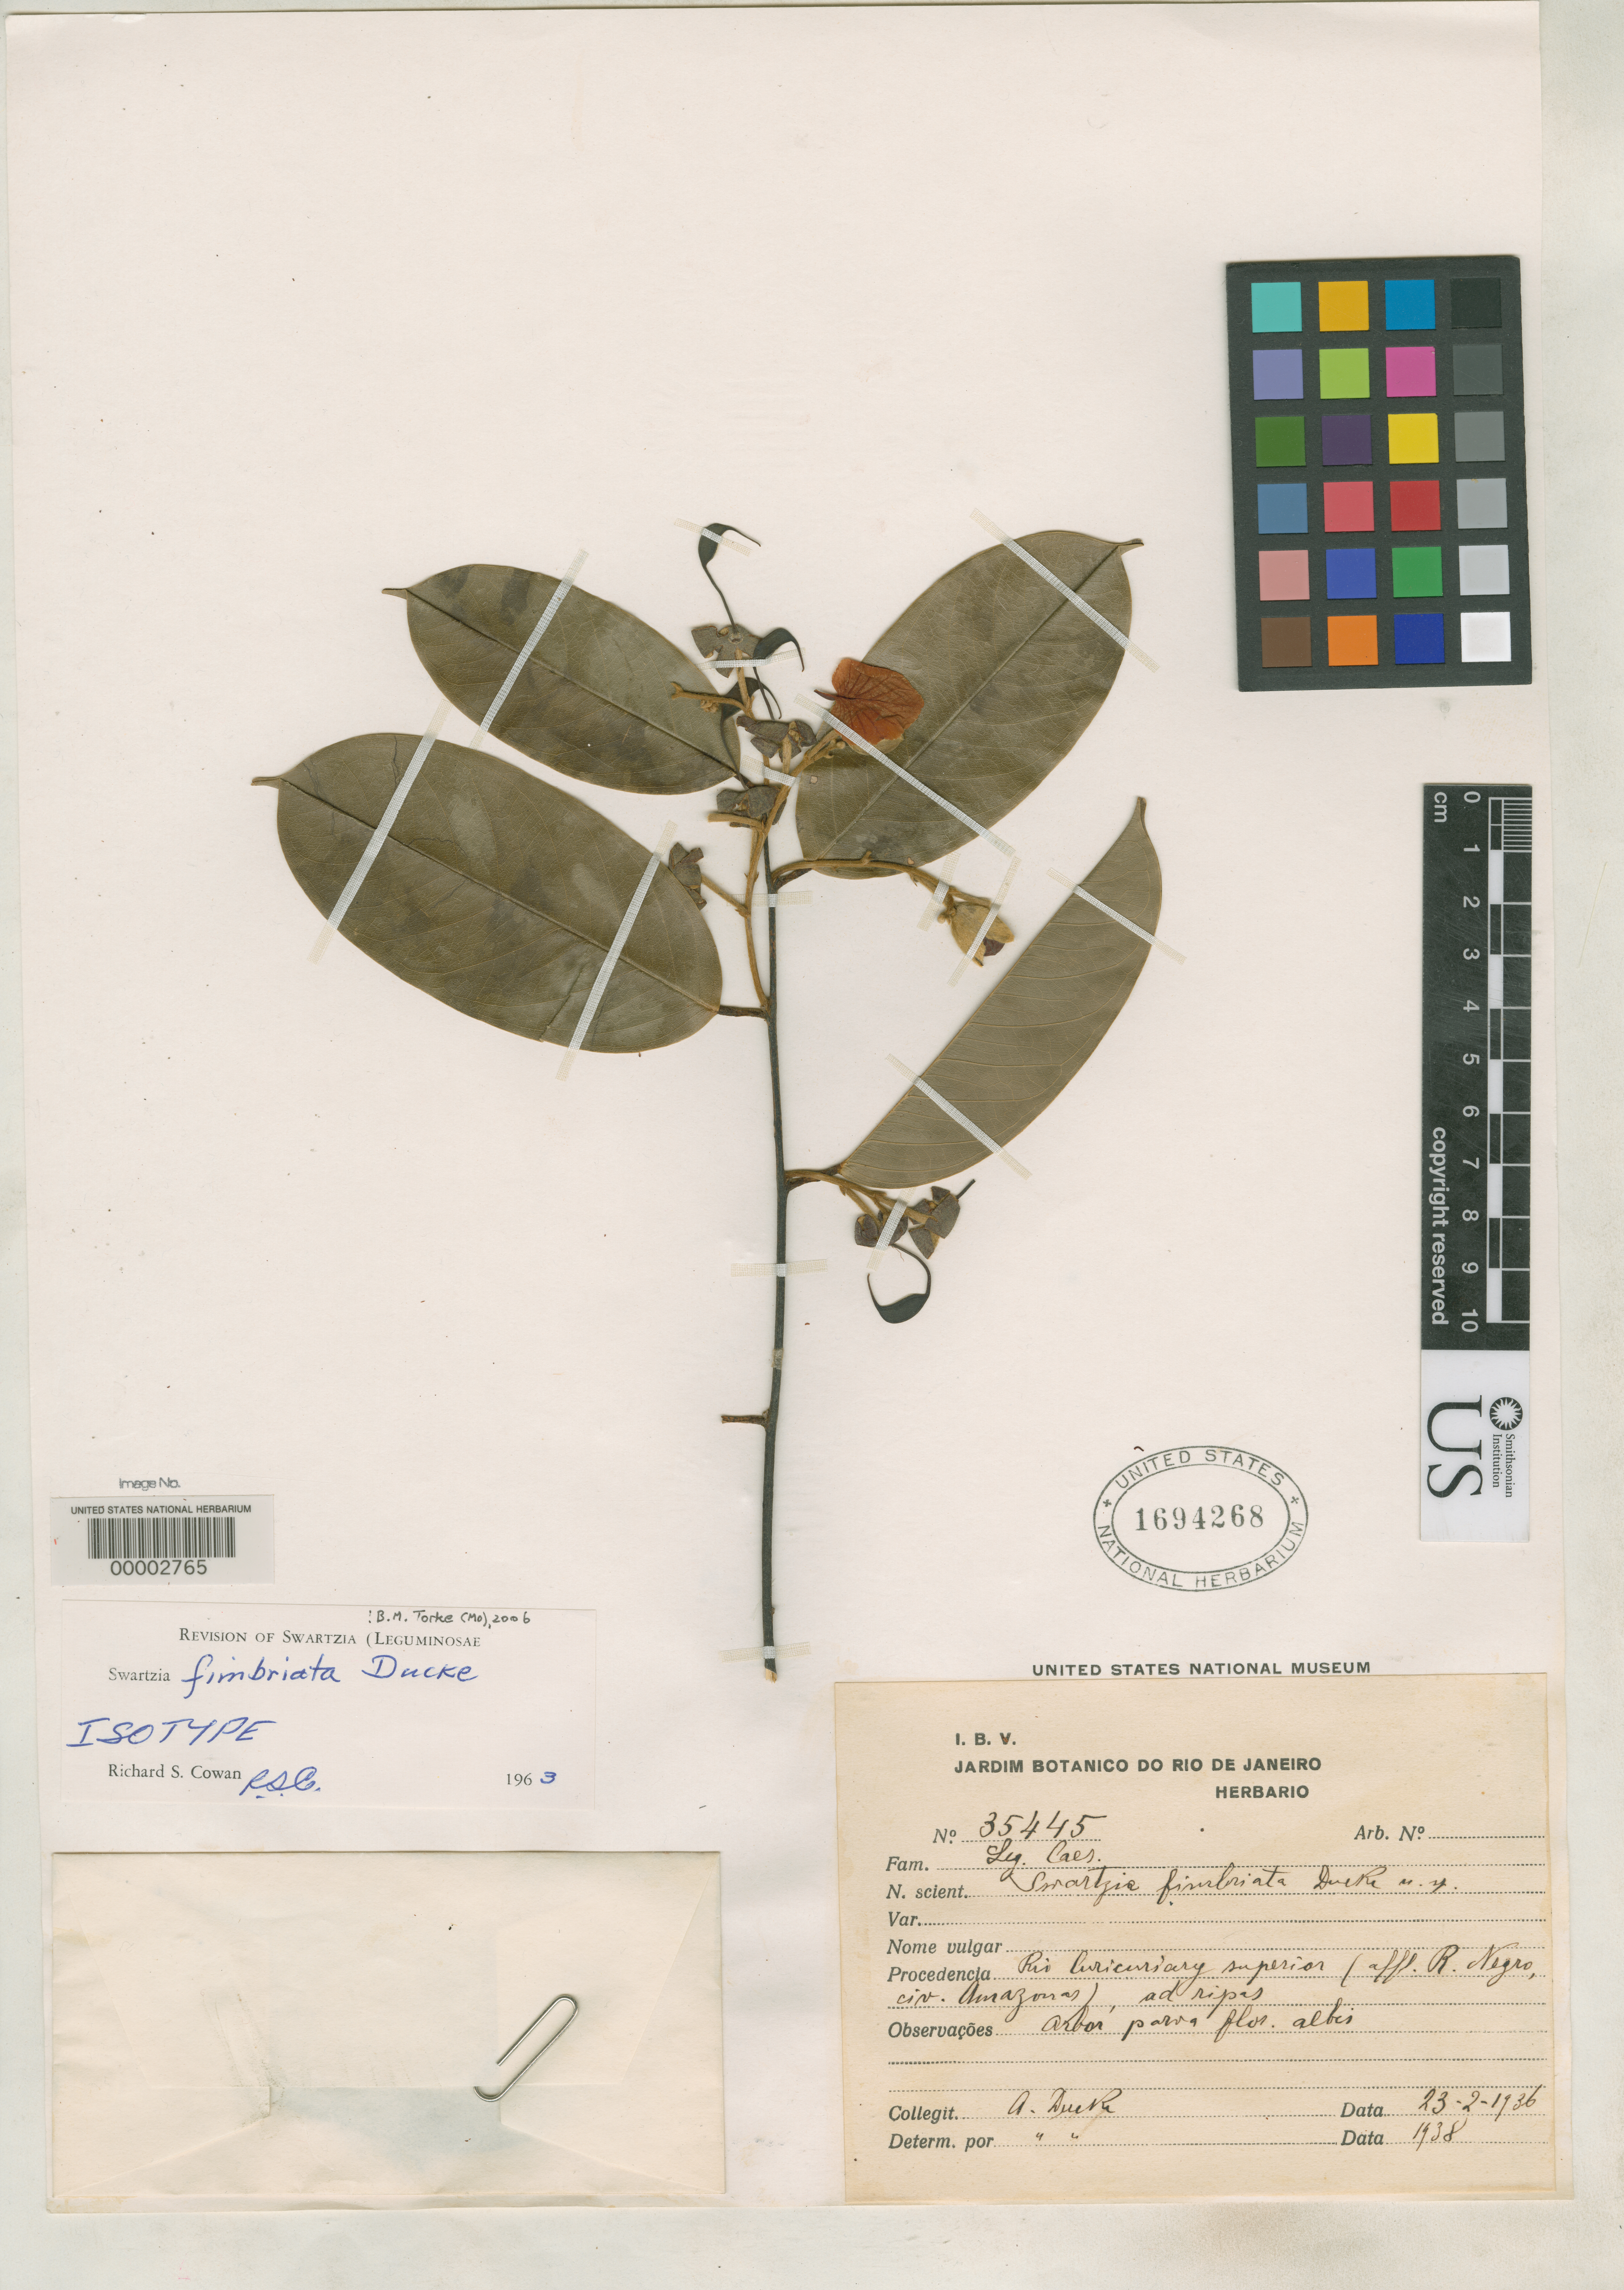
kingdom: Plantae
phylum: Tracheophyta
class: Magnoliopsida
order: Fabales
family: Fabaceae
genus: Swartzia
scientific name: Swartzia fimbriata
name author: Ducke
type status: Isotype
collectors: A. Ducke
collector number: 35445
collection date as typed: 23 Feb 1936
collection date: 1936-02-23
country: Brazil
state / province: Amazonas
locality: Rios Negro and Curicuriary.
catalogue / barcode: US 1694268